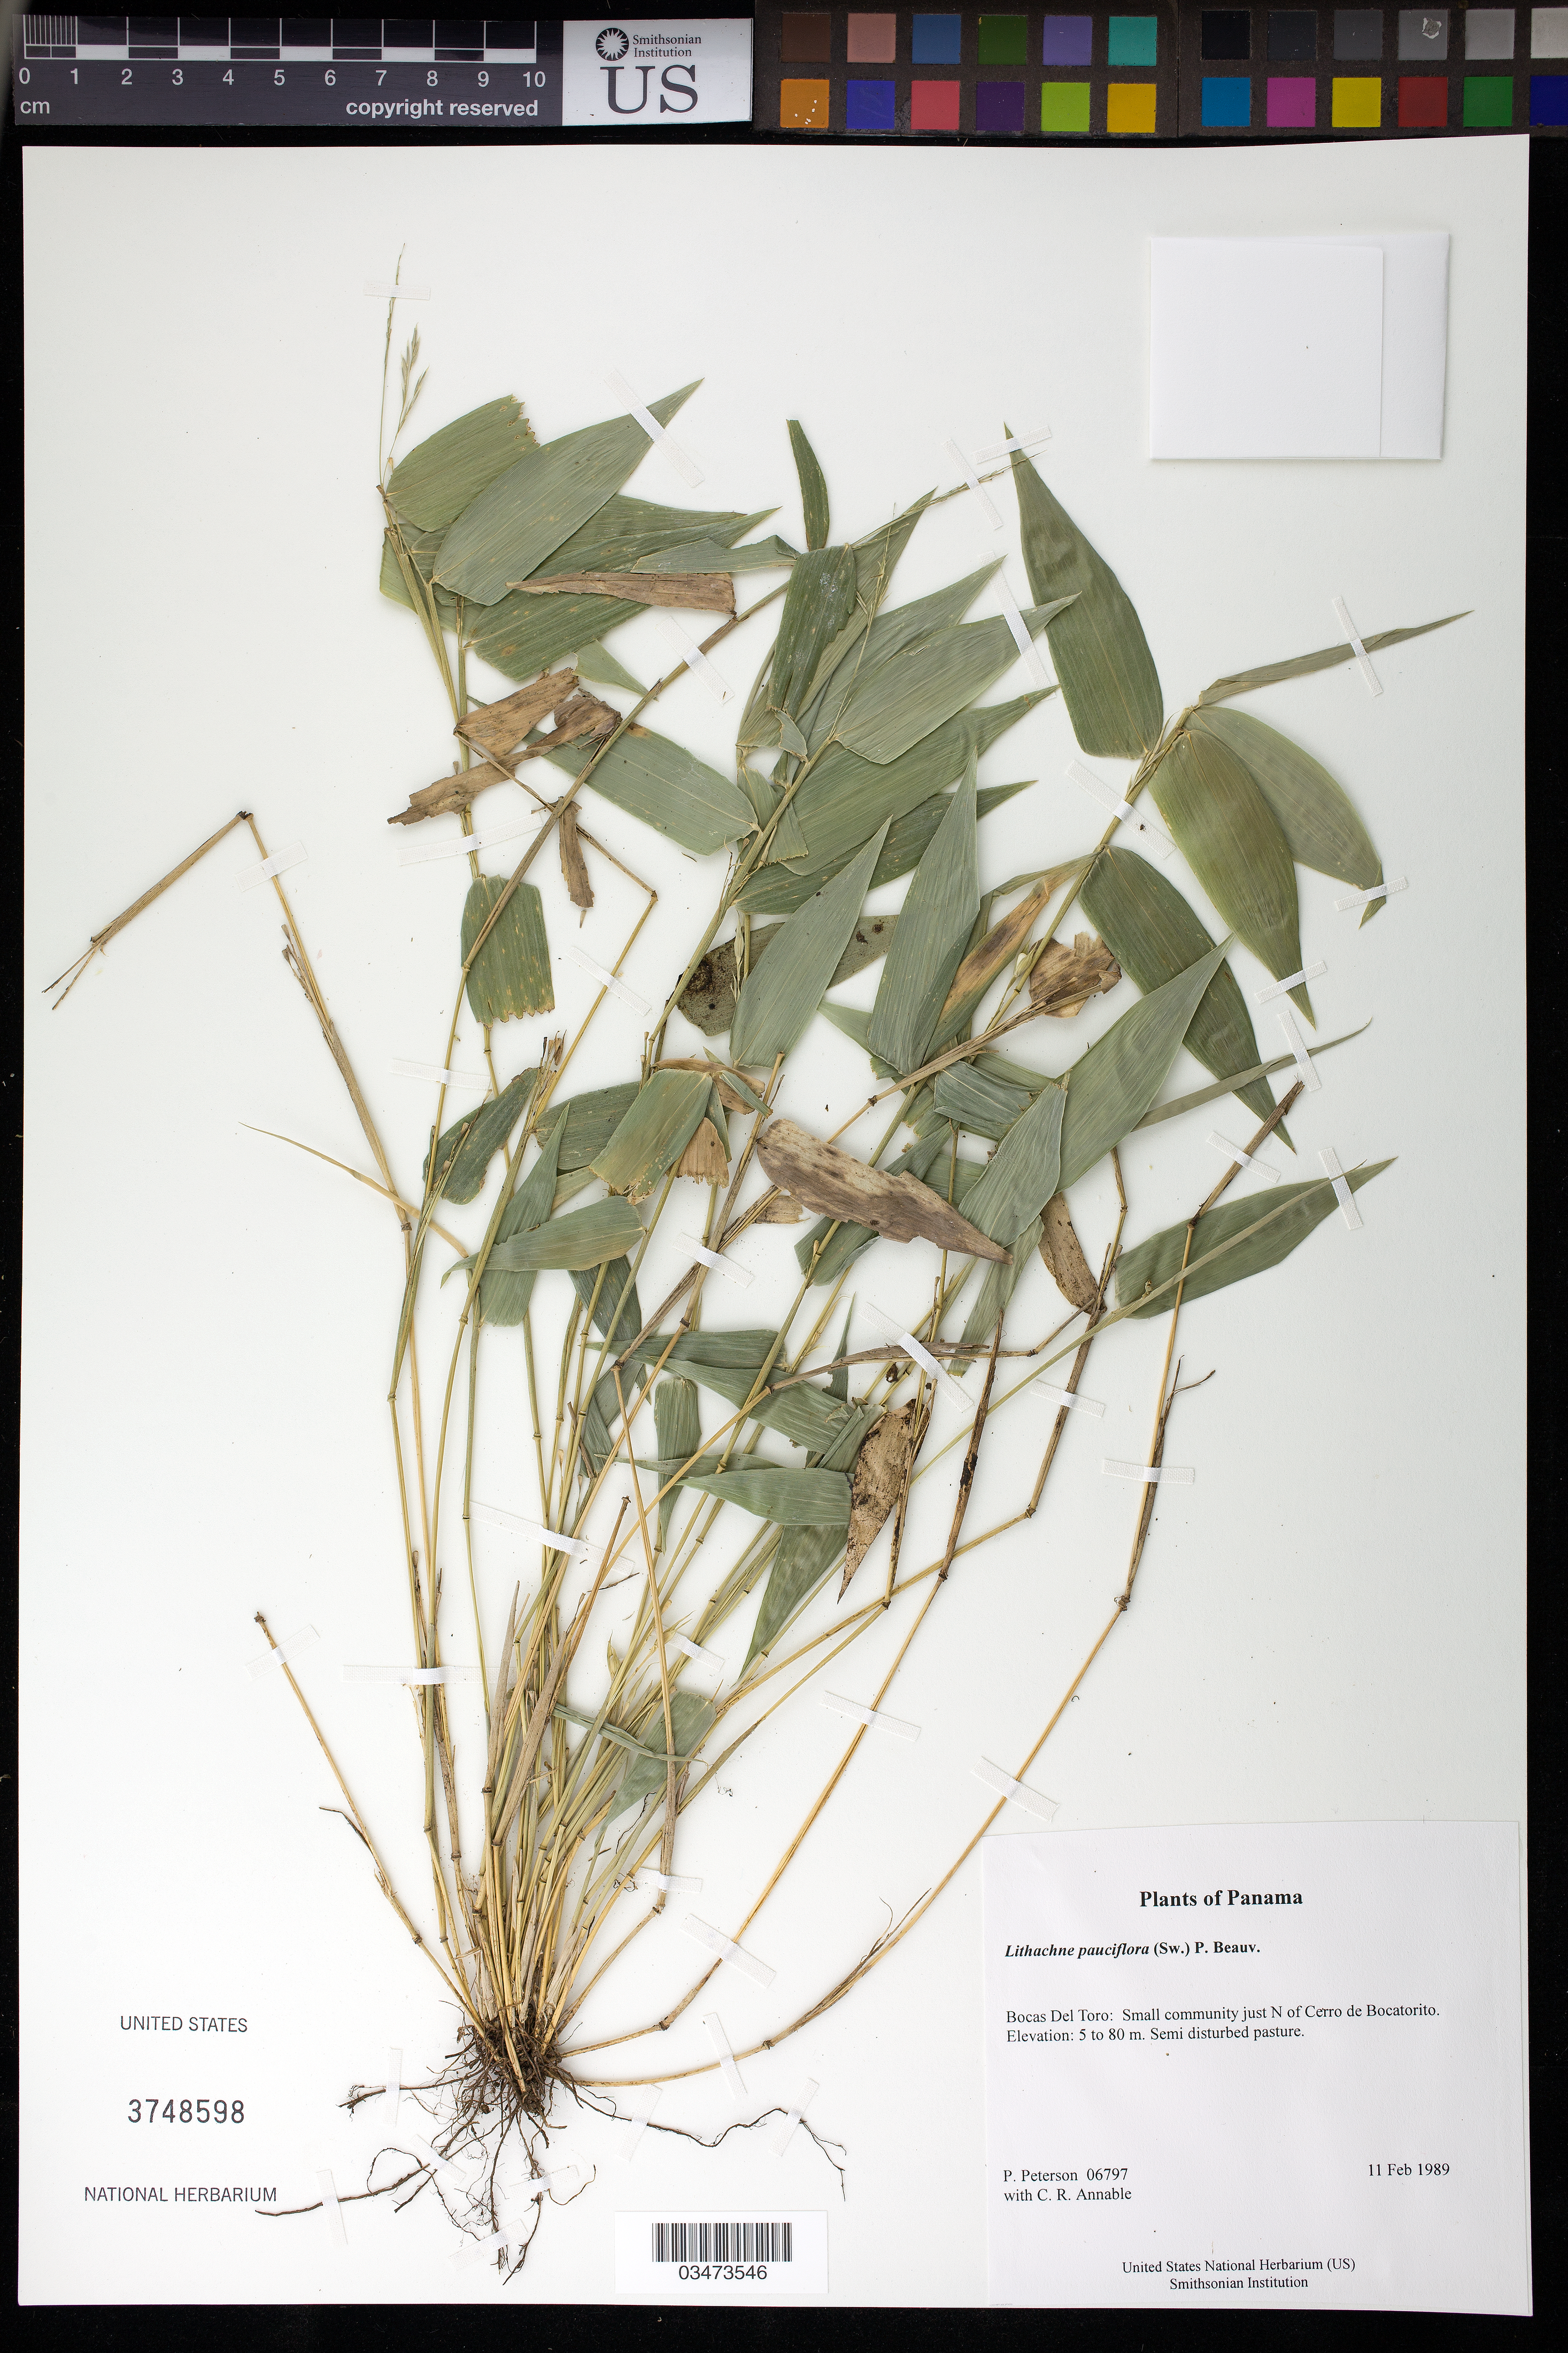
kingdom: Plantae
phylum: Tracheophyta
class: Liliopsida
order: Poales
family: Poaceae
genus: Lithachne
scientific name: Lithachne pauciflora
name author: (Sw.) P. Beauv.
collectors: P. M. Peterson & C. R. Annable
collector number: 06797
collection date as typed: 11 Feb 1989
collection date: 1989-02-11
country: Panama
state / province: Bocas del Toro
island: San Cristobal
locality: Small community just N of Cerro de Bocatorito.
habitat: Semi disturbed pasture.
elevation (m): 5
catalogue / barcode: US 3748598